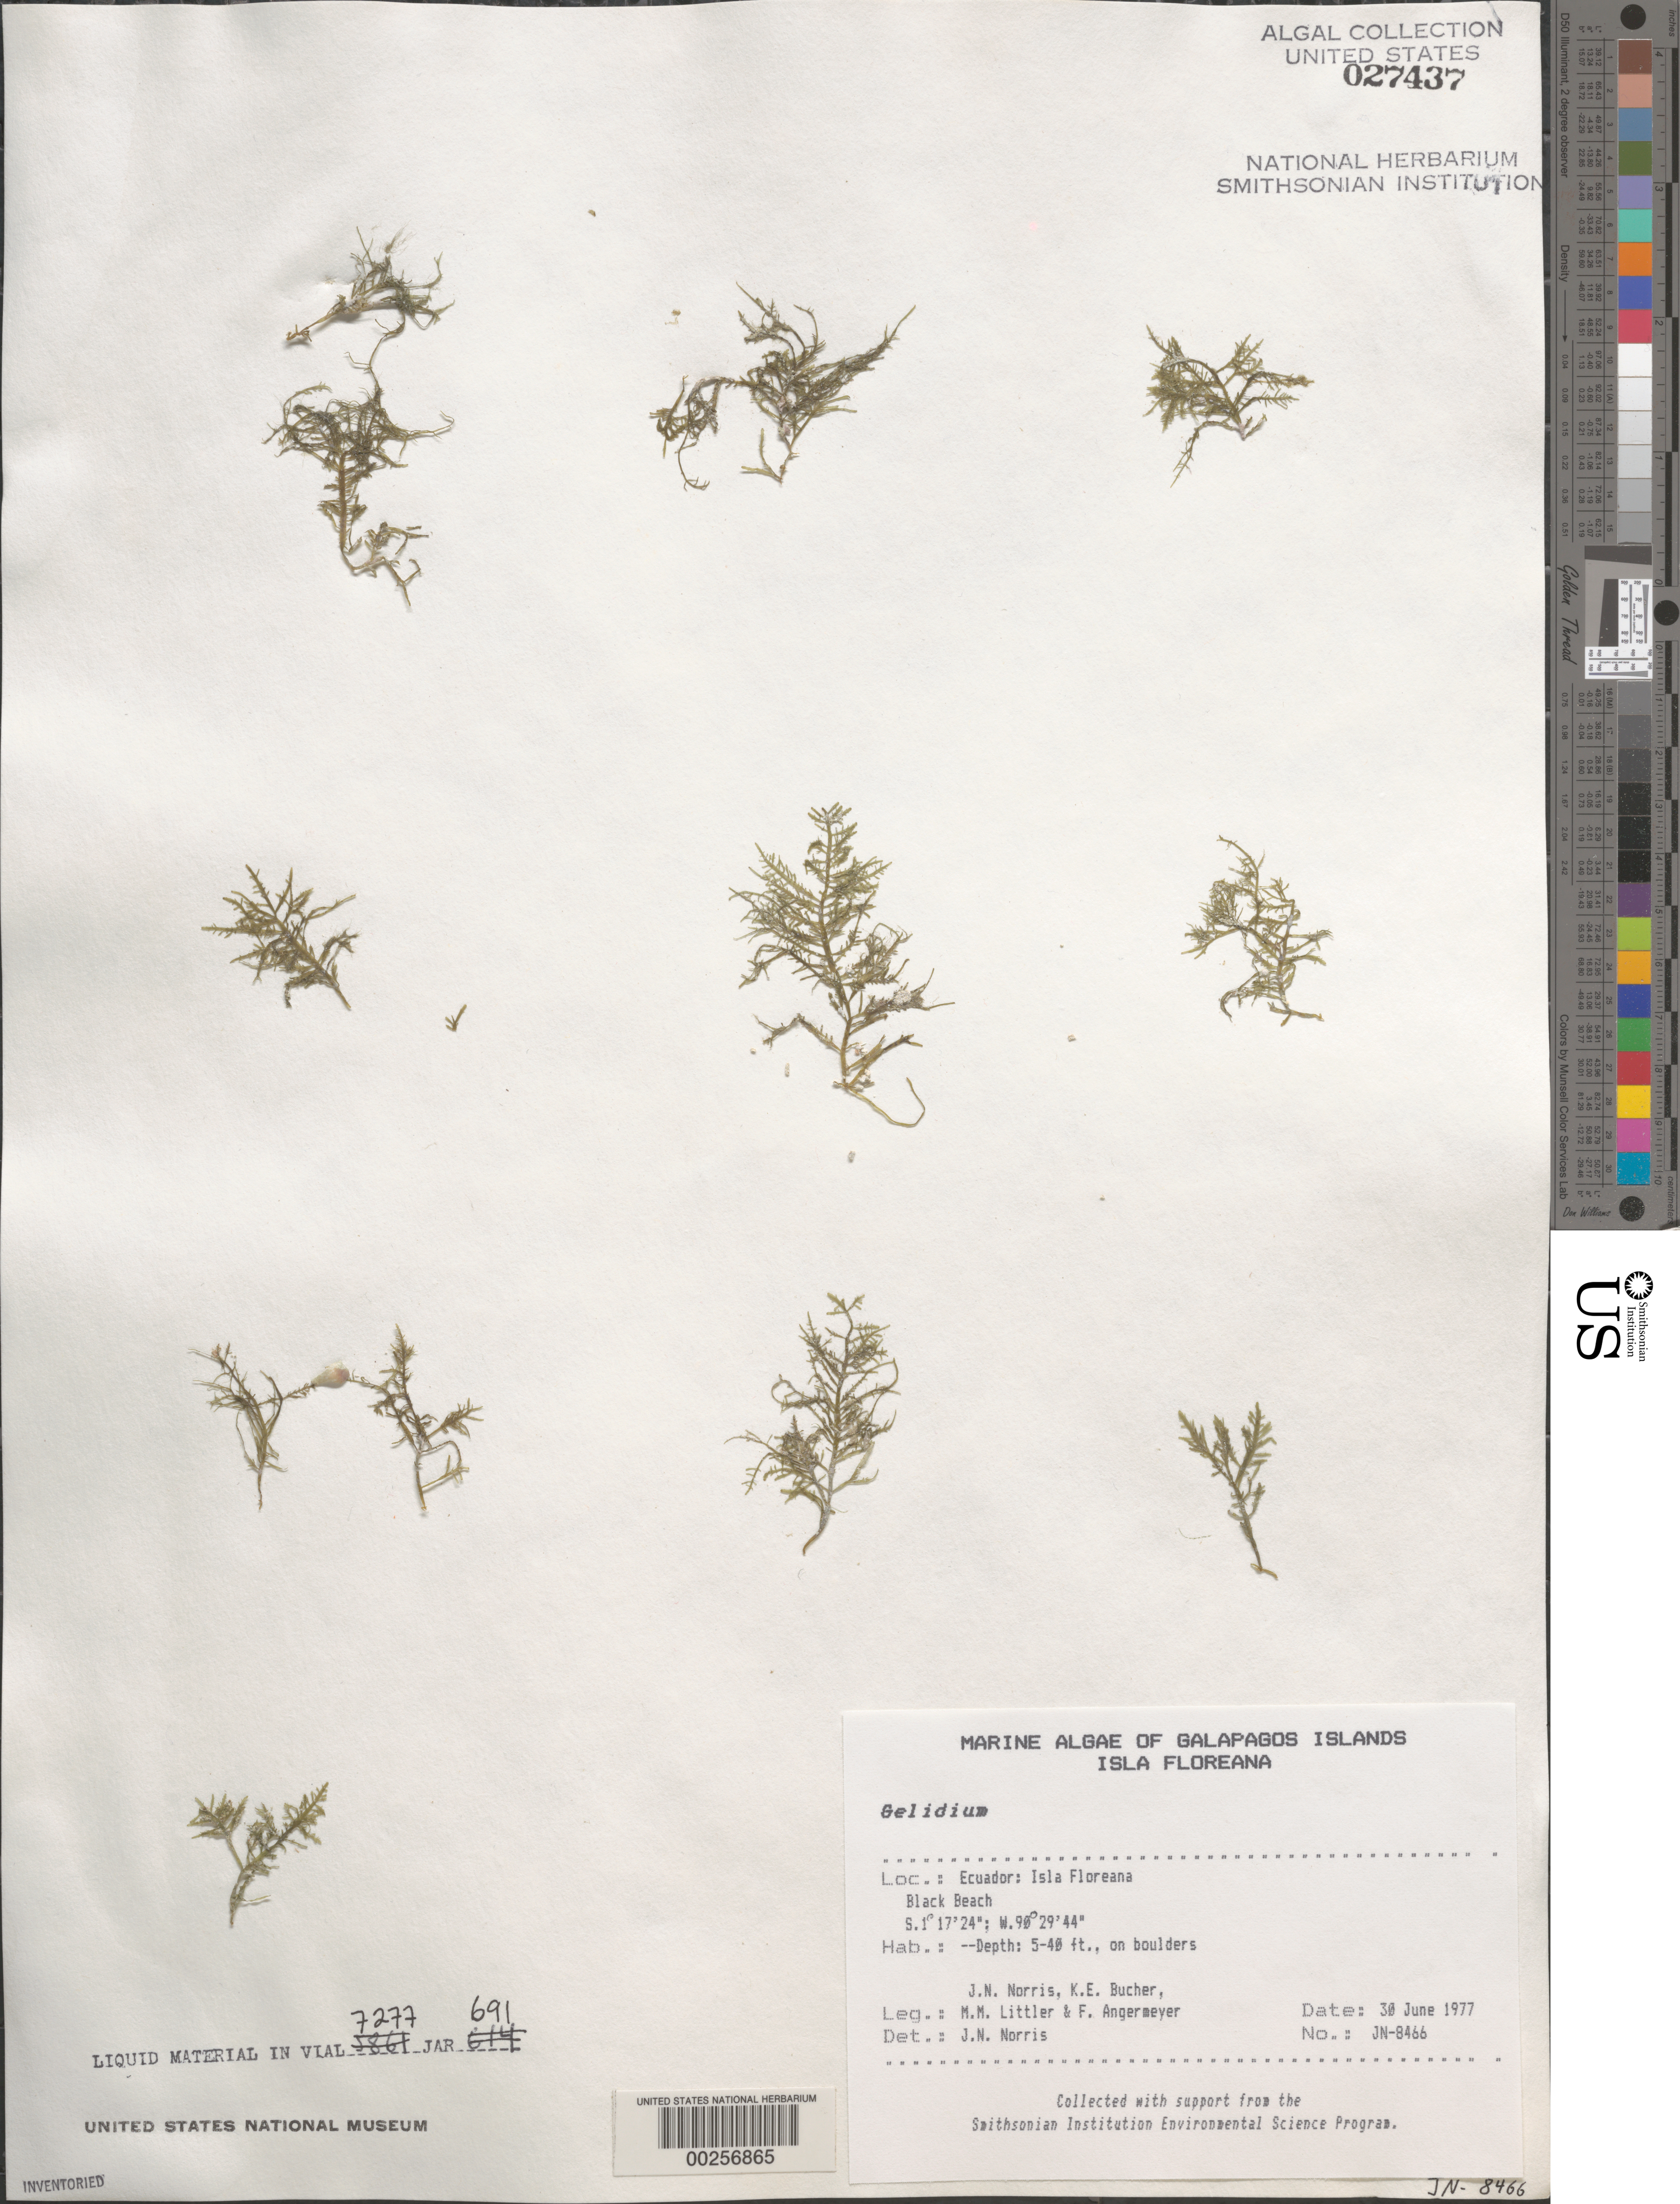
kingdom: Plantae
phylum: Rhodophyta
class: Florideophyceae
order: Gelidiales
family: Gelidiaceae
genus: Gelidium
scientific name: Gelidium sp.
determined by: Norris, James N.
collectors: J. N. Norris, K. E. Bucher, M. M. Littler & F. Angermeyer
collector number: JN-8466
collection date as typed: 30 Jun 1977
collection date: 1977-06-30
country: Ecuador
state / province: Colón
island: Floreana [Charles, Santa Maria]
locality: Black Beach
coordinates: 1 17' 24" S, 90 29' 44" W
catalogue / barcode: US 27437